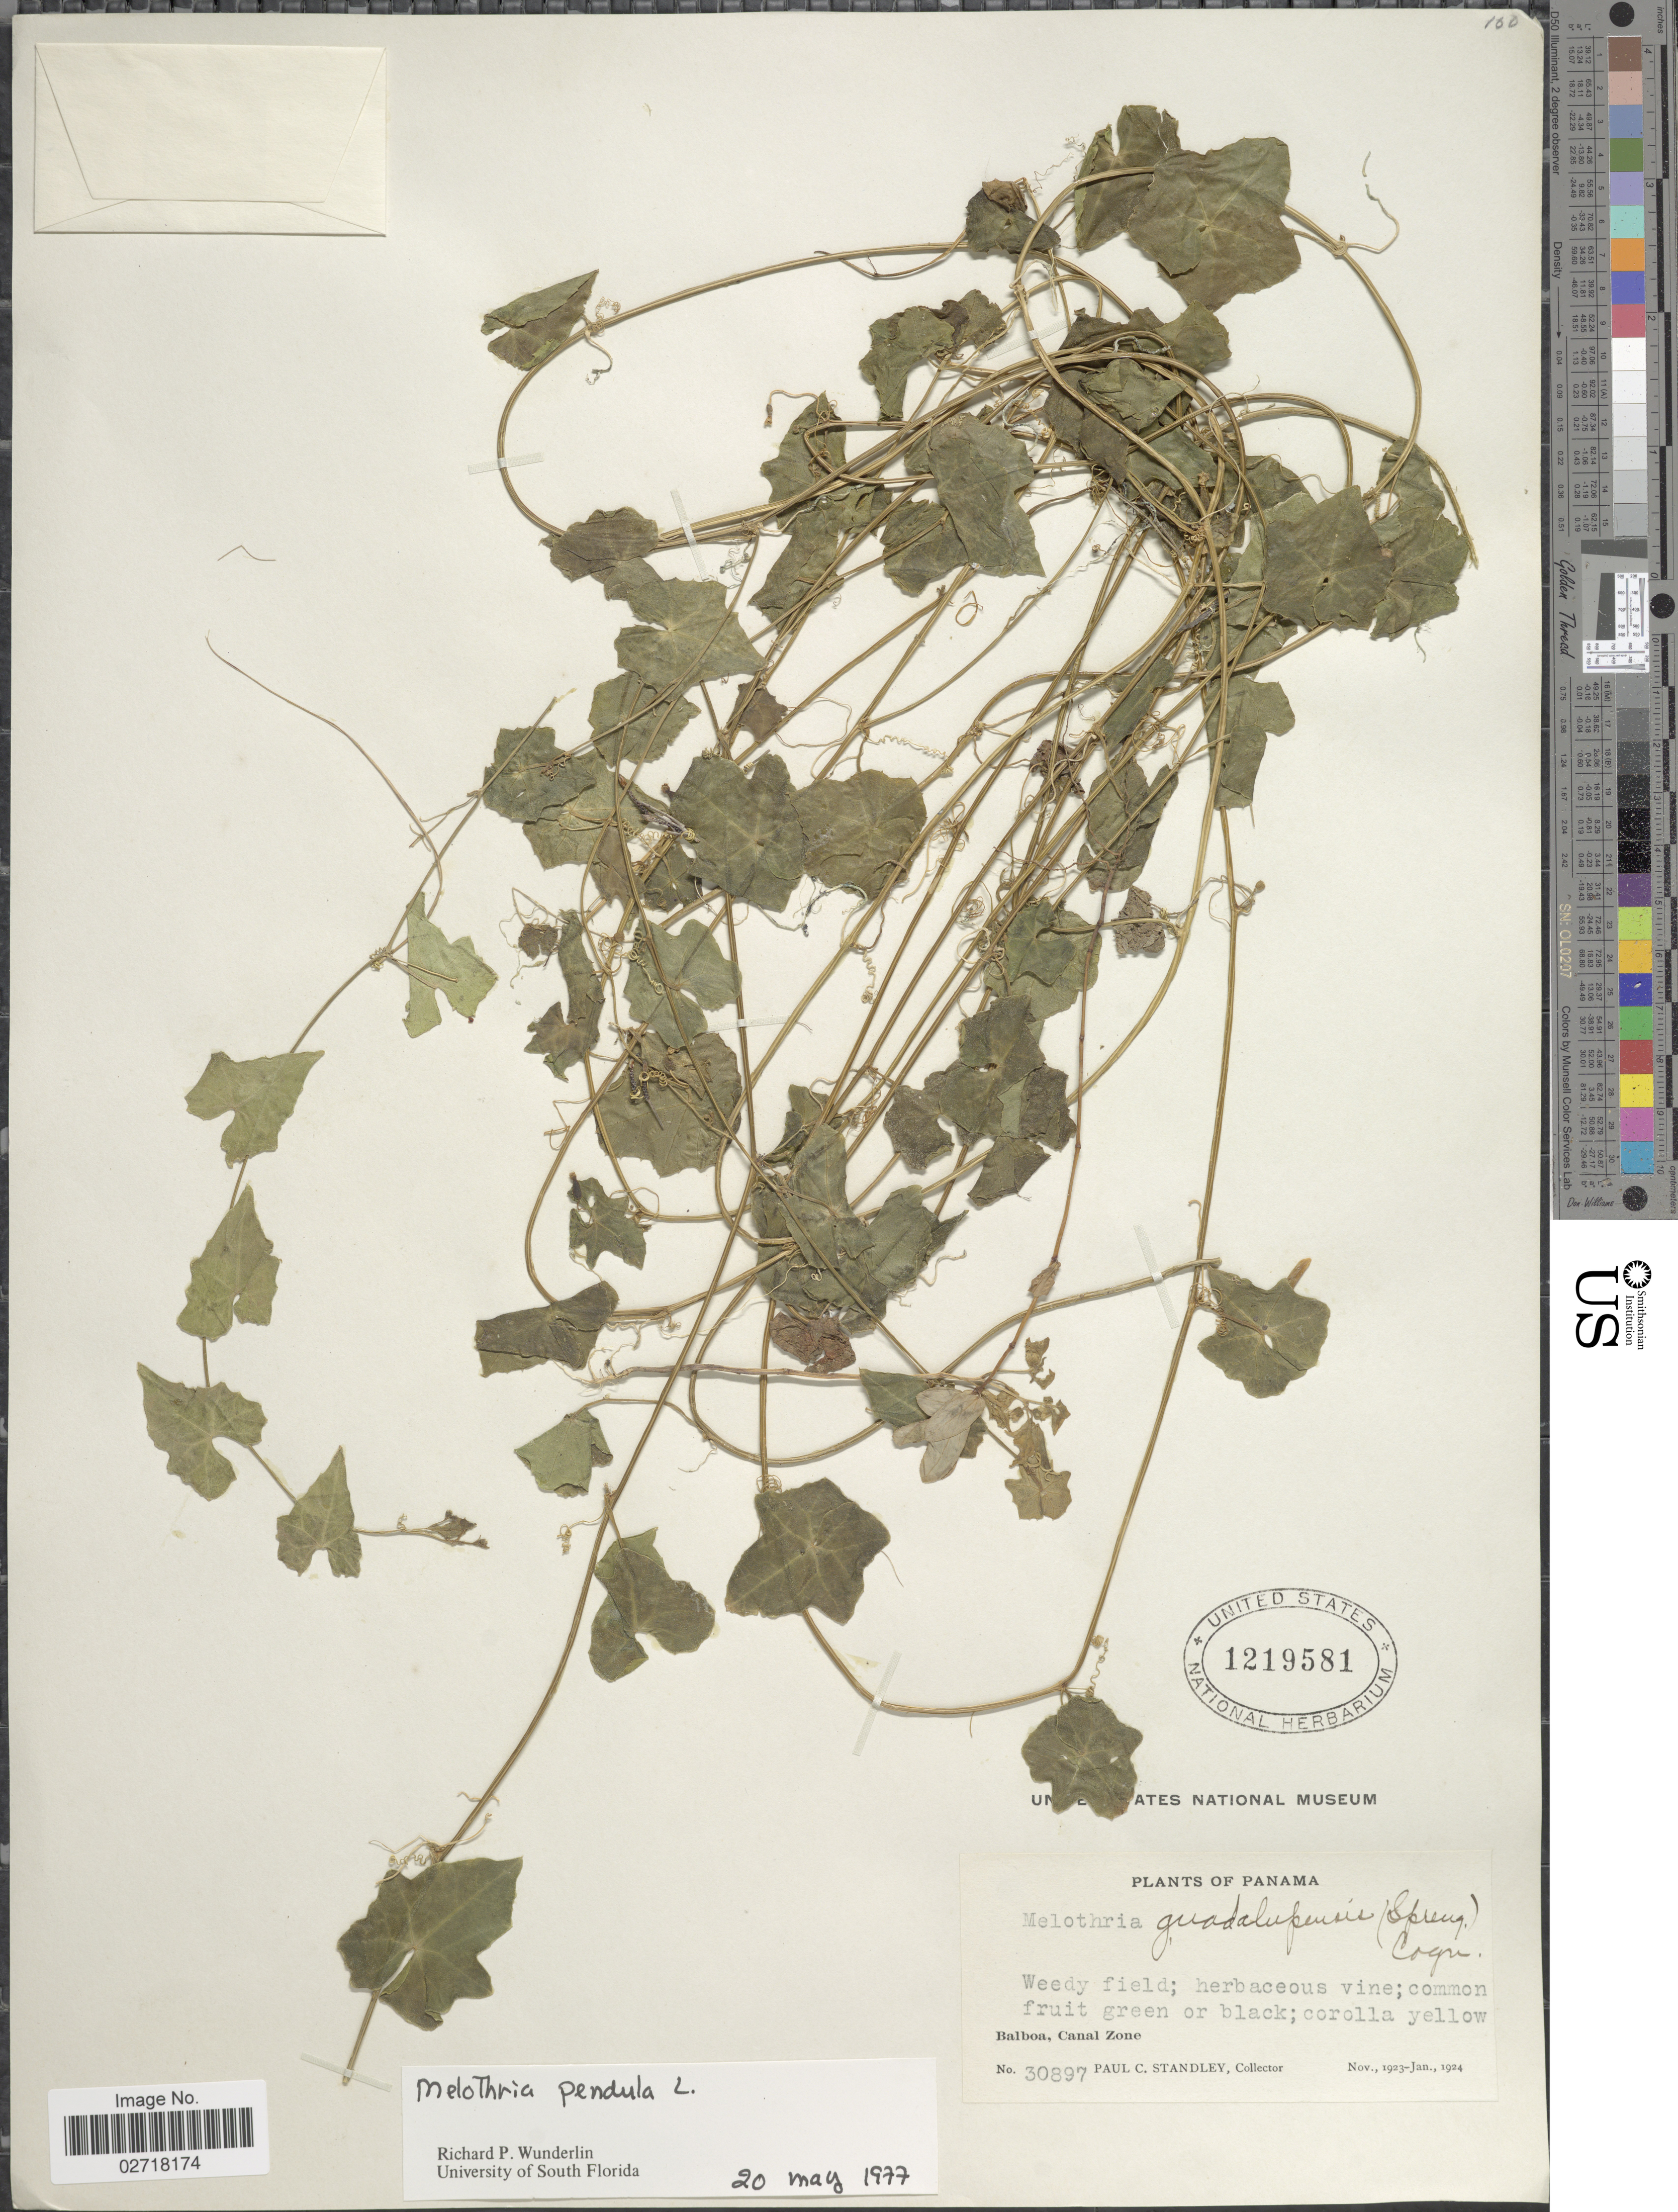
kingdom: Plantae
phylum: Tracheophyta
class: Magnoliopsida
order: Cucurbitales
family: Cucurbitaceae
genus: Melothria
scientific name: Melothria pendula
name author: L.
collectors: P. C. Standley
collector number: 30897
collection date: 1923-11/1924-01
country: Panama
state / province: Colón / Panamá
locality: Balboa, Canal Zone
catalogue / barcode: US 1219581